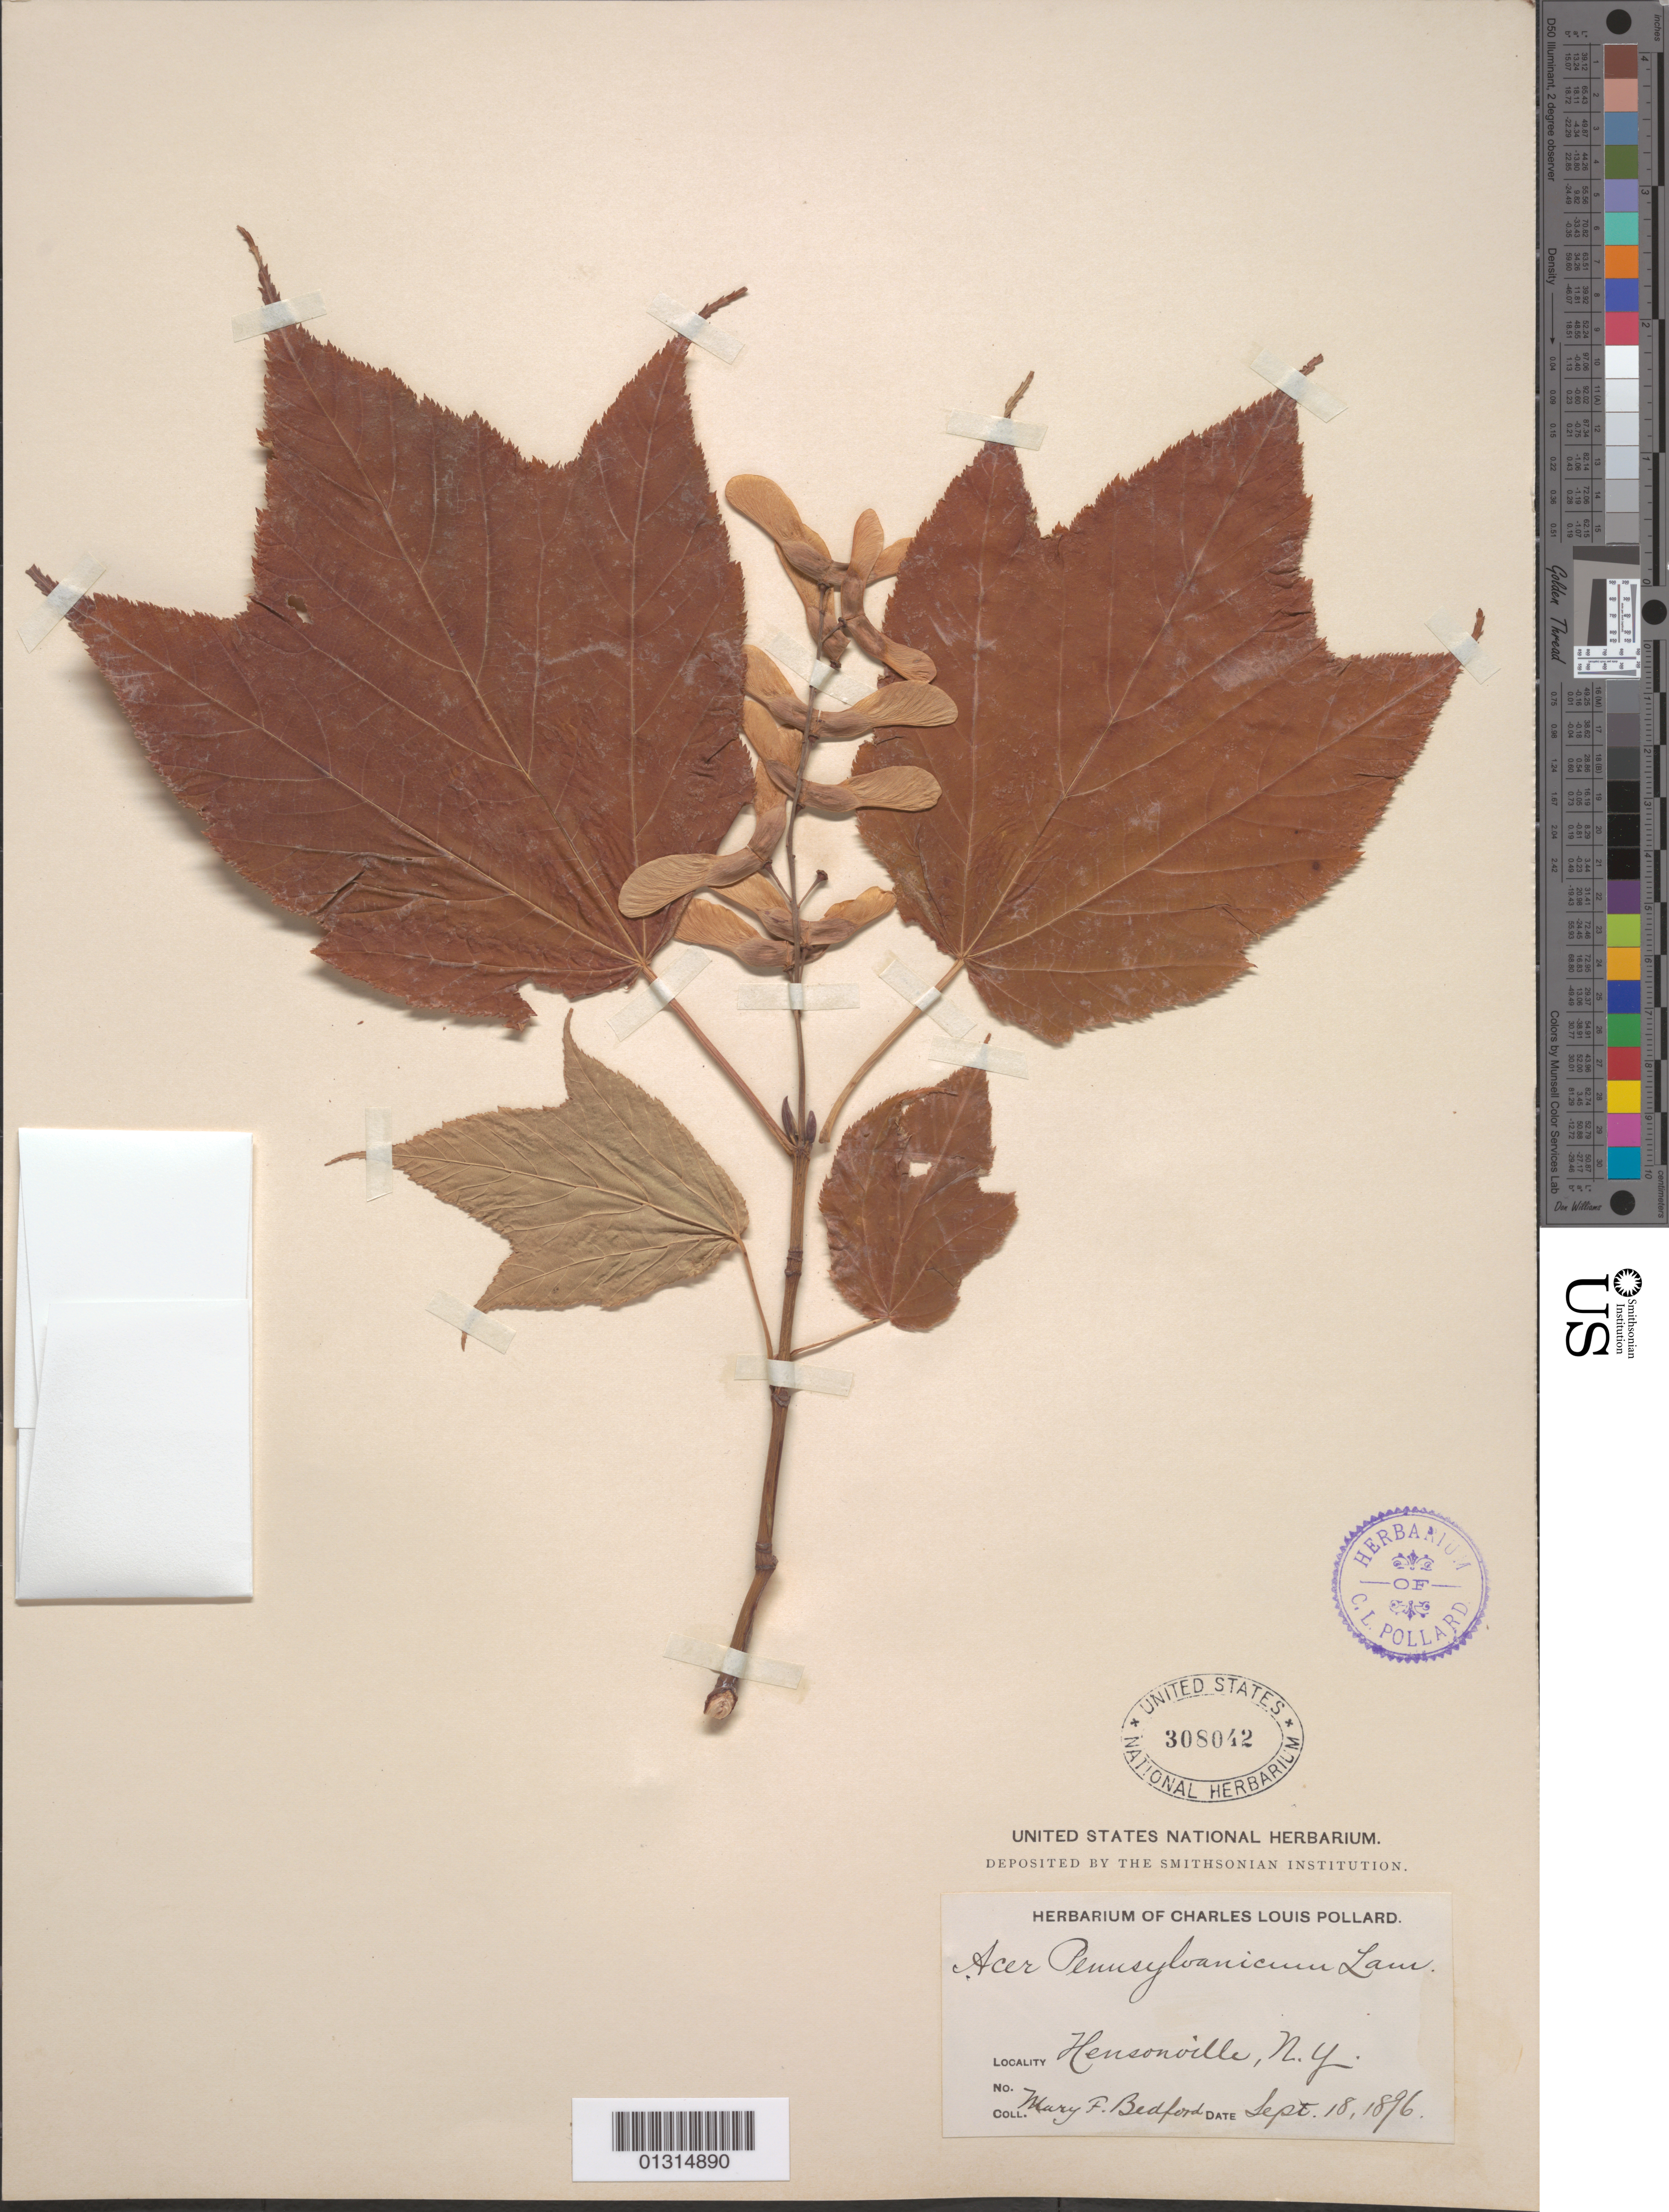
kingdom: Plantae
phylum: Tracheophyta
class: Magnoliopsida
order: Sapindales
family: Sapindaceae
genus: Acer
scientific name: Acer pensylvanicum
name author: L.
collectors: M. Bedford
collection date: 1896-09-18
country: United States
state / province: New York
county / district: Greene County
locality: Hensonville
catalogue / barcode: US 308042